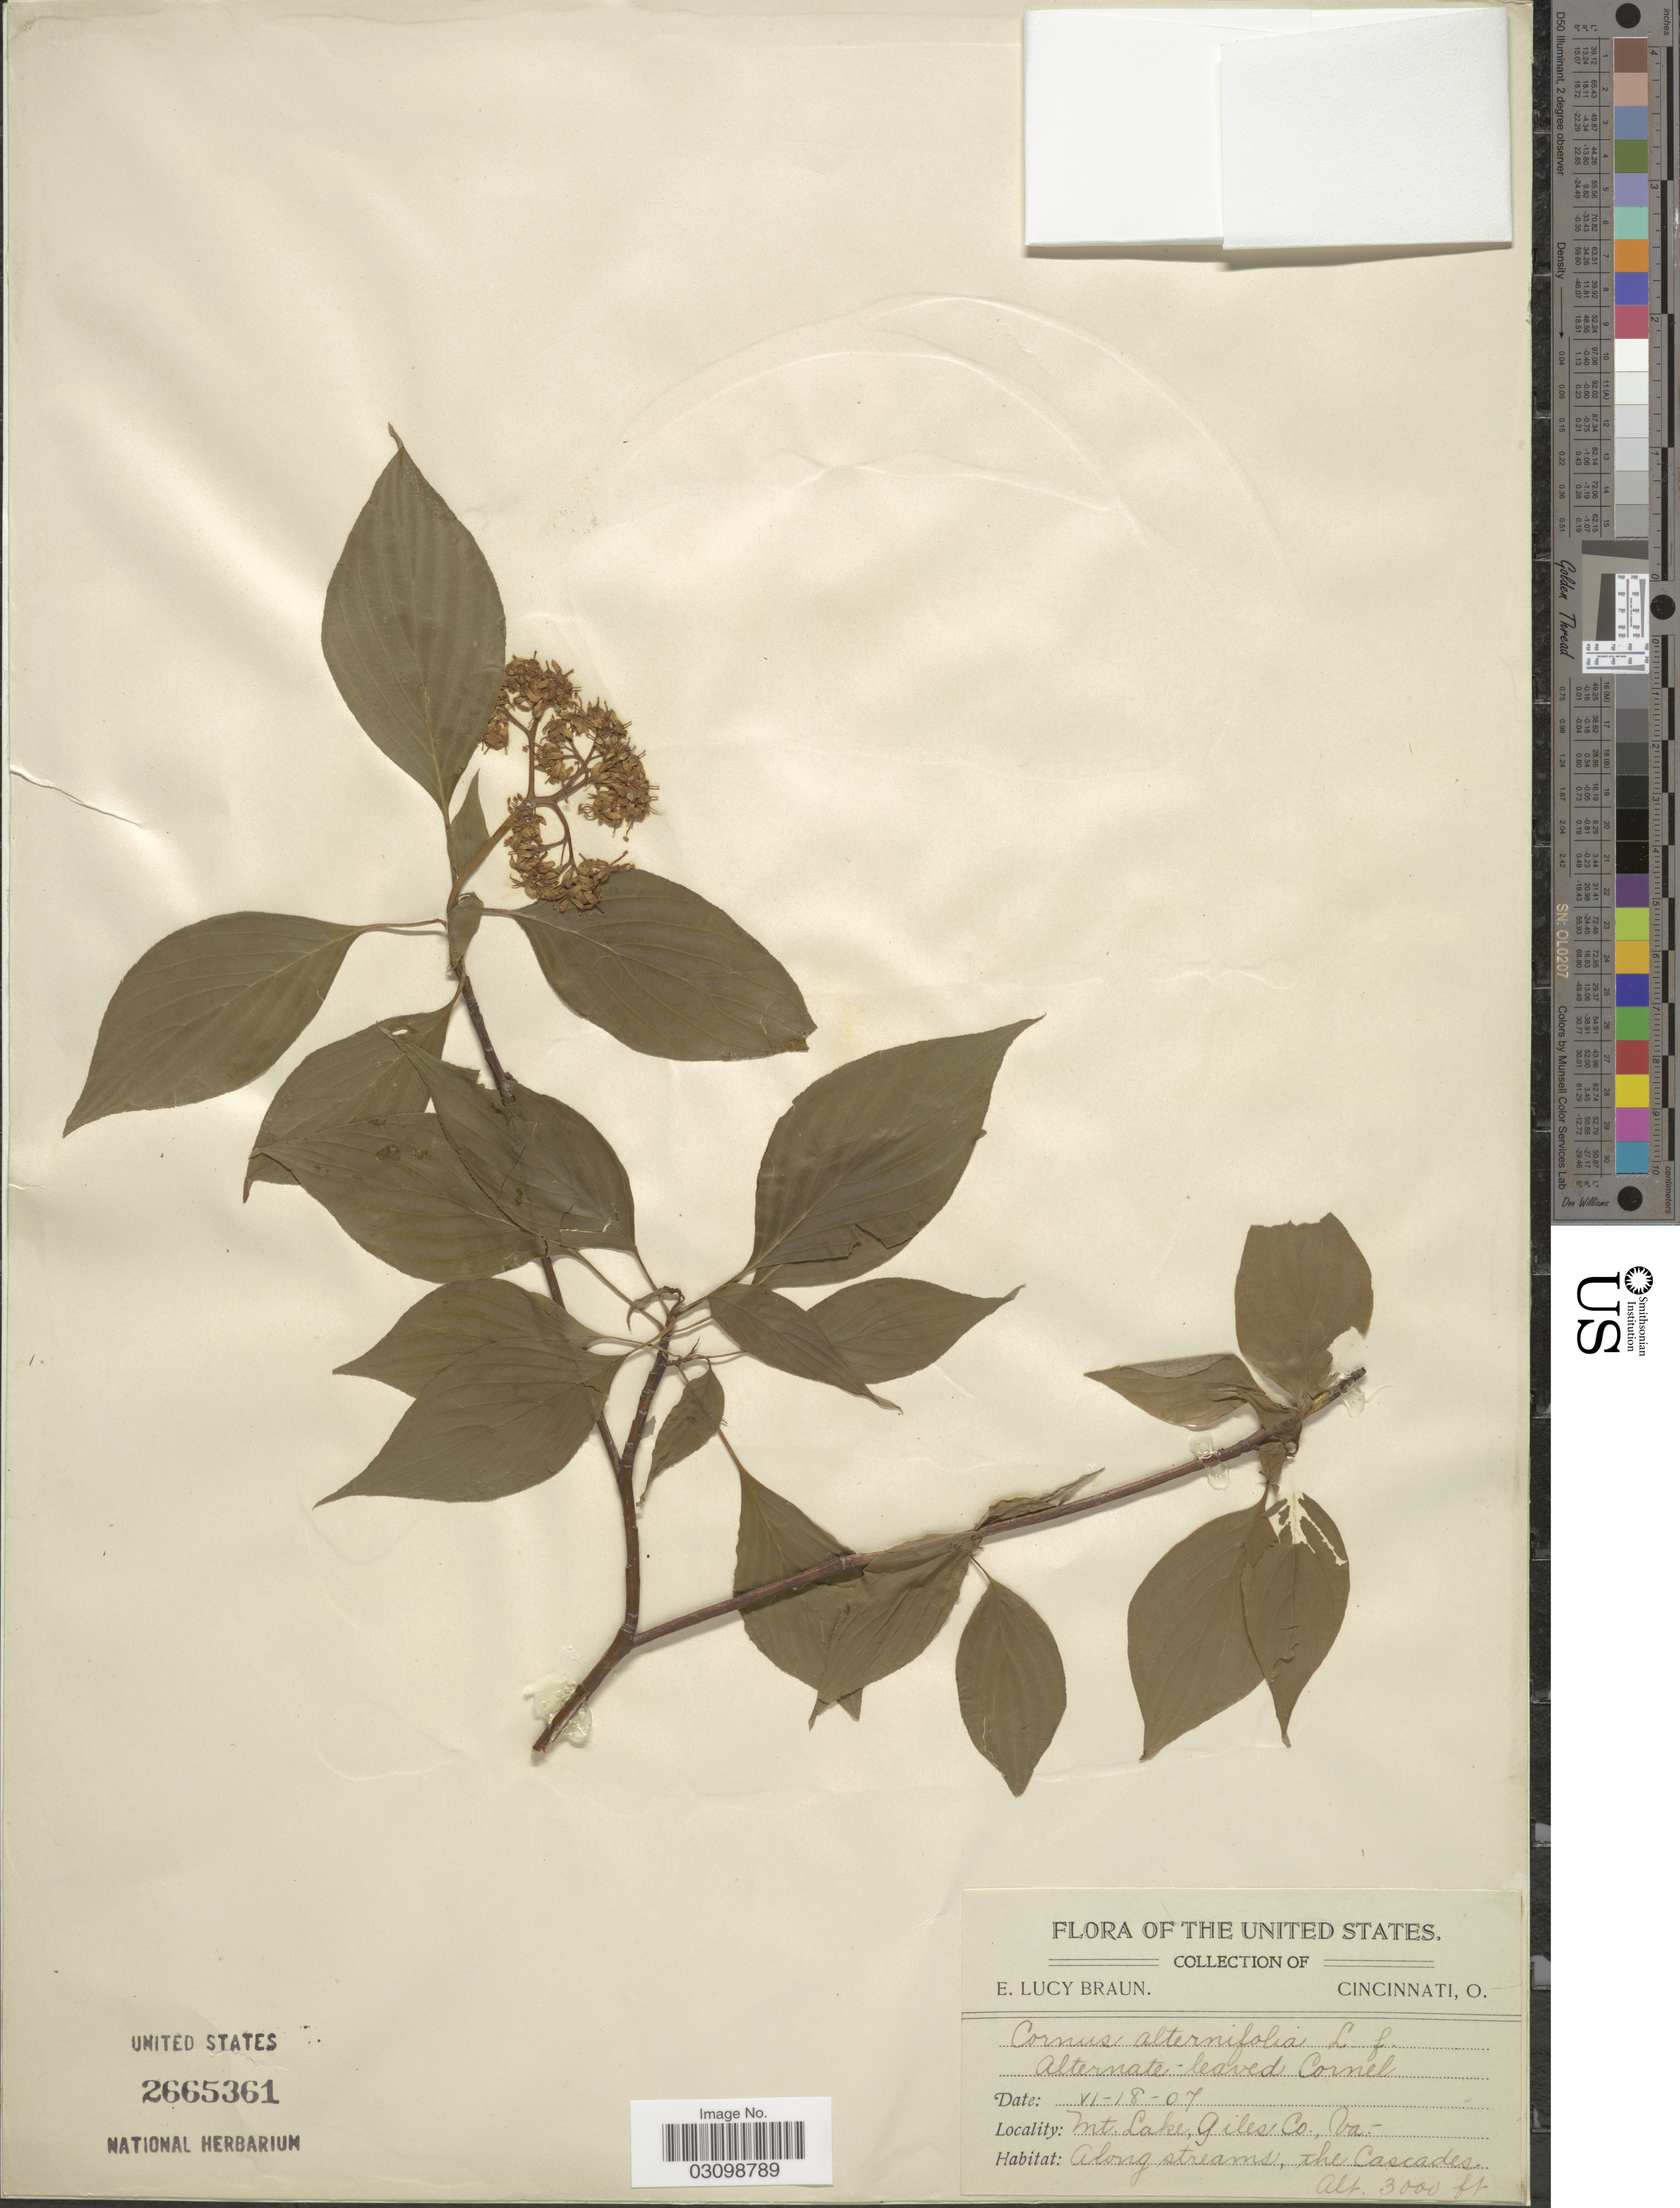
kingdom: Plantae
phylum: Tracheophyta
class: Magnoliopsida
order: Cornales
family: Cornaceae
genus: Cornus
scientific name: Cornus alternifolia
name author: L.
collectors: E. L. Braun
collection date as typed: Transcribed d/m/y: 18/6/7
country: United States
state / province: Virginia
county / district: Giles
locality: Mt. Lake, Giles Co., Va.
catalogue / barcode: US 2665361